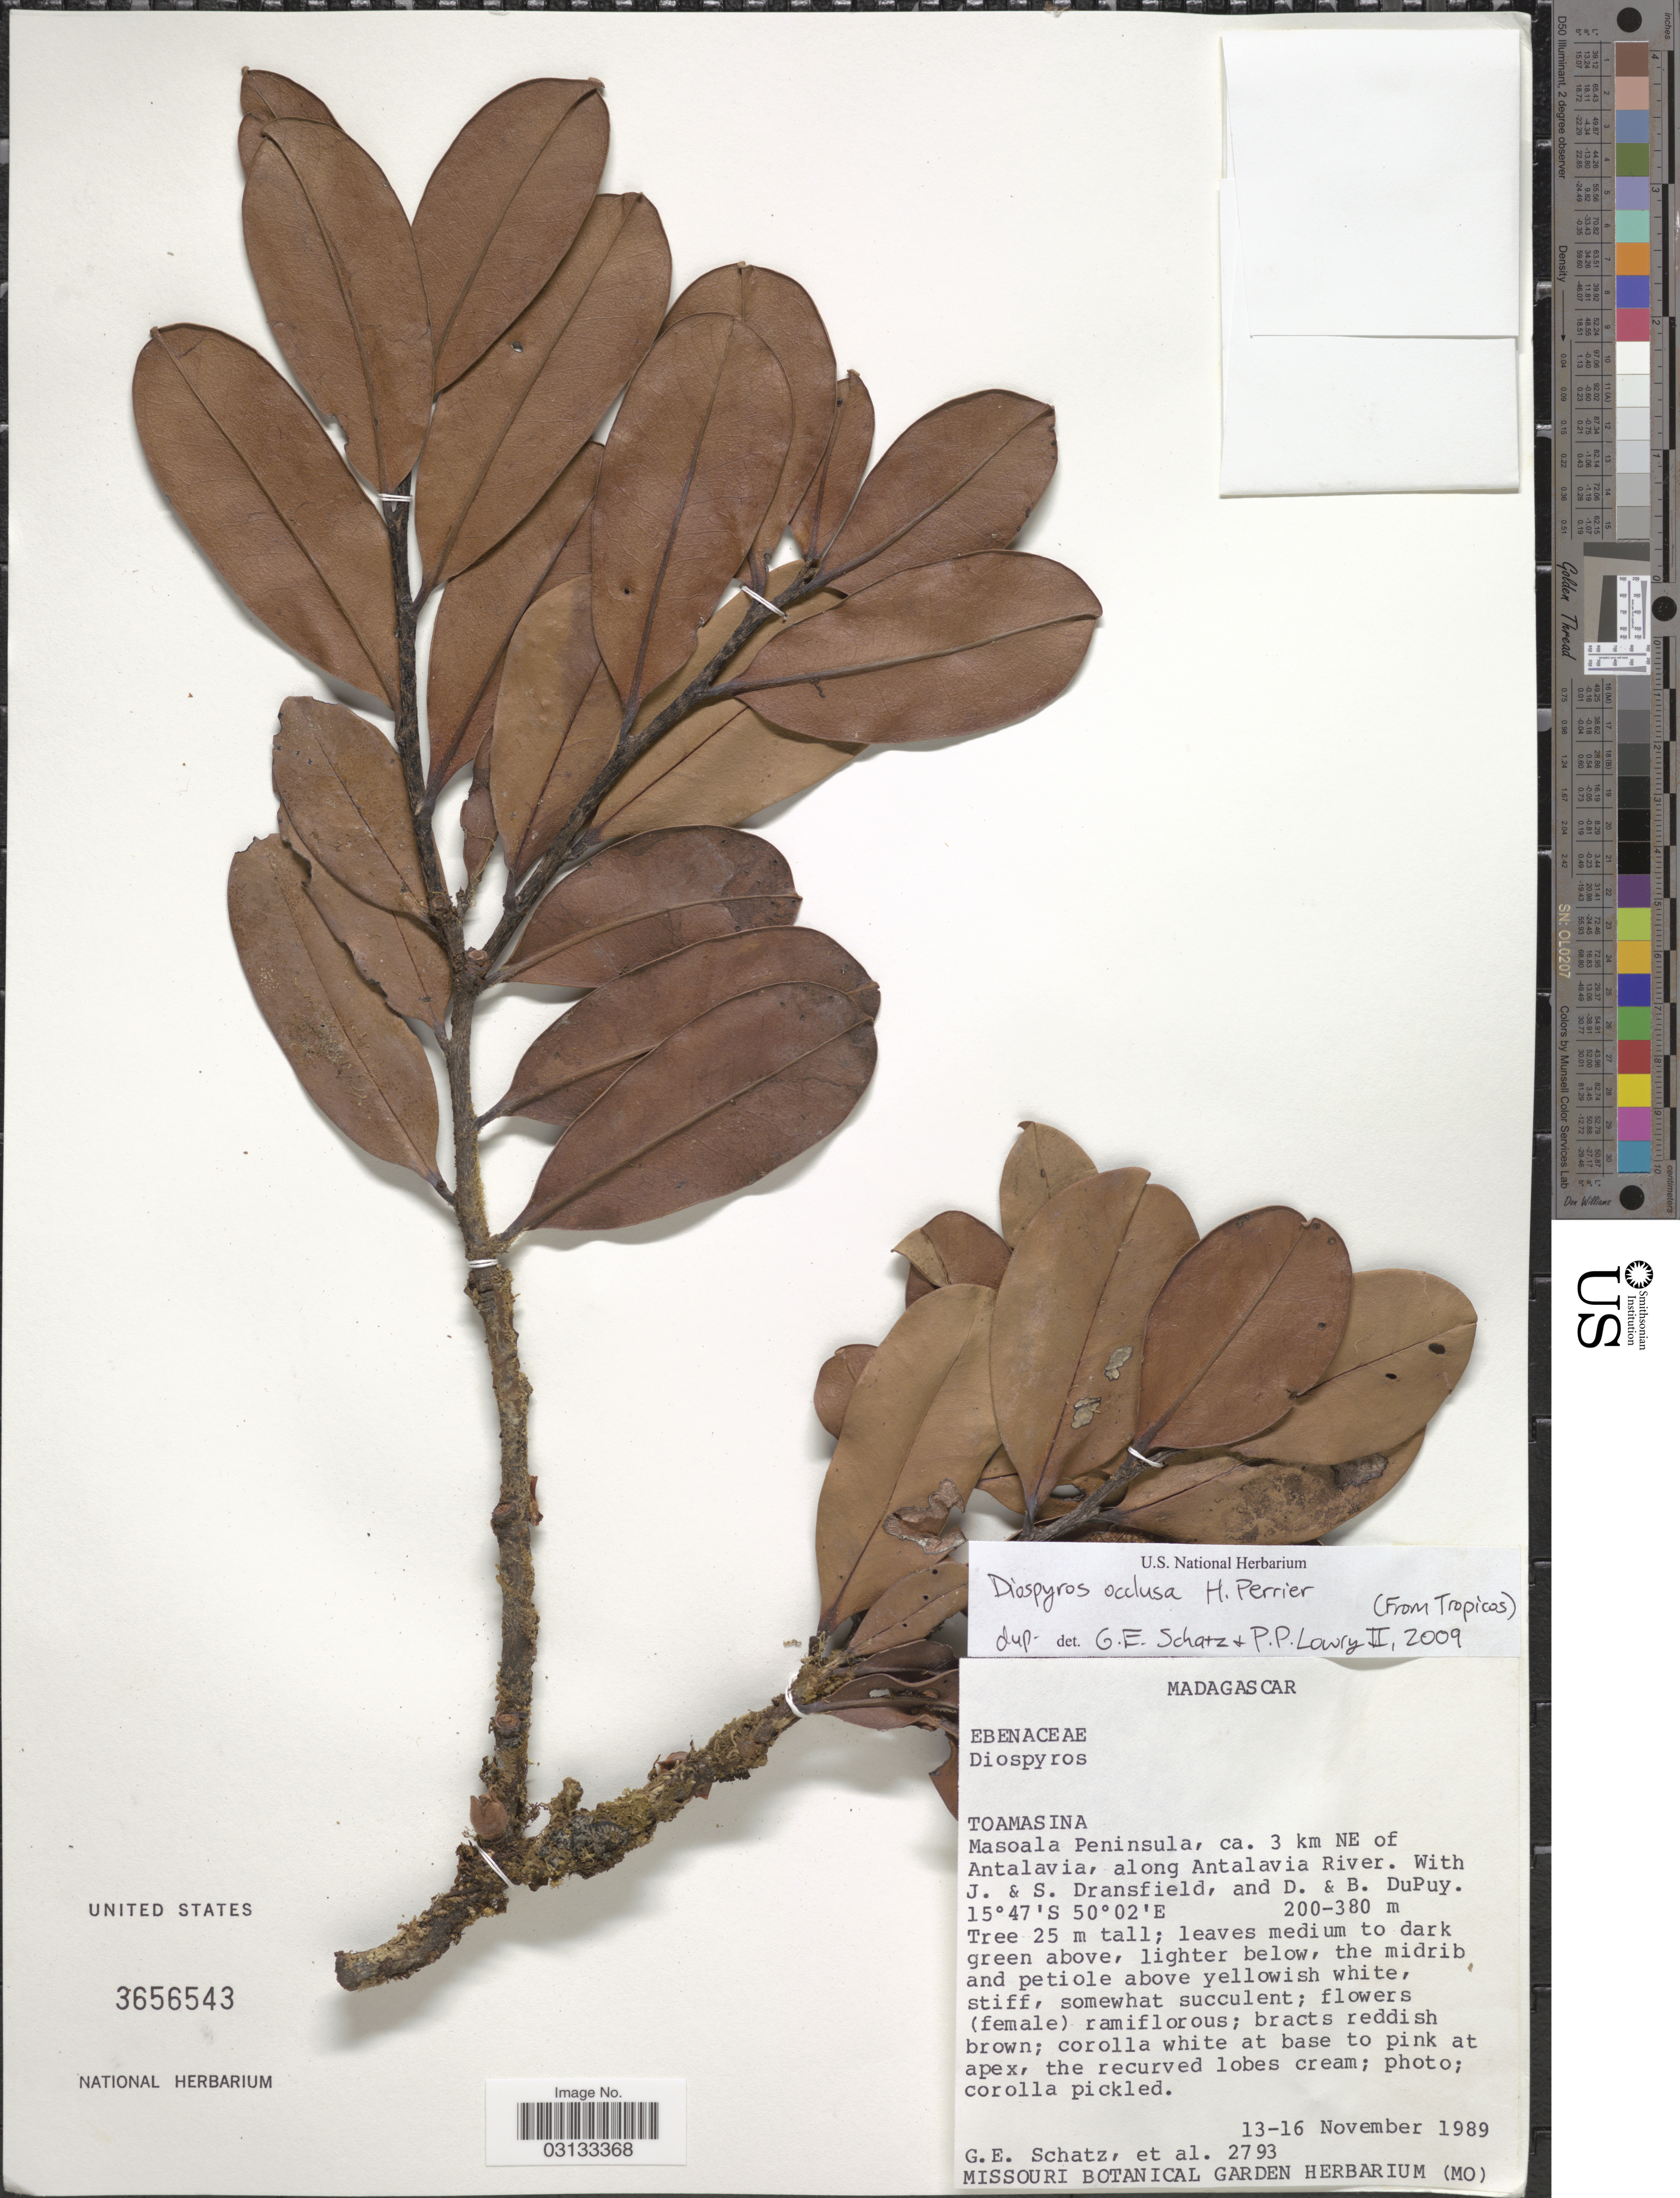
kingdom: Plantae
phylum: Tracheophyta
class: Magnoliopsida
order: Ericales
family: Ebenaceae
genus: Diospyros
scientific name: Diospyros occlusa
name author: H. Perrier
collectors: G. Schatz, J. Dransfield, S. Dransfield, D. Du Puy & B. Dupuy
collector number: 2793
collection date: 1989-11-13/1989-11-16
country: Madagascar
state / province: Analanjirofo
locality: Masoala Peninsula, ca. 3 km NE of Antalavia, along Antalavia River.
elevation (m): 200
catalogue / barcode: US 3656543